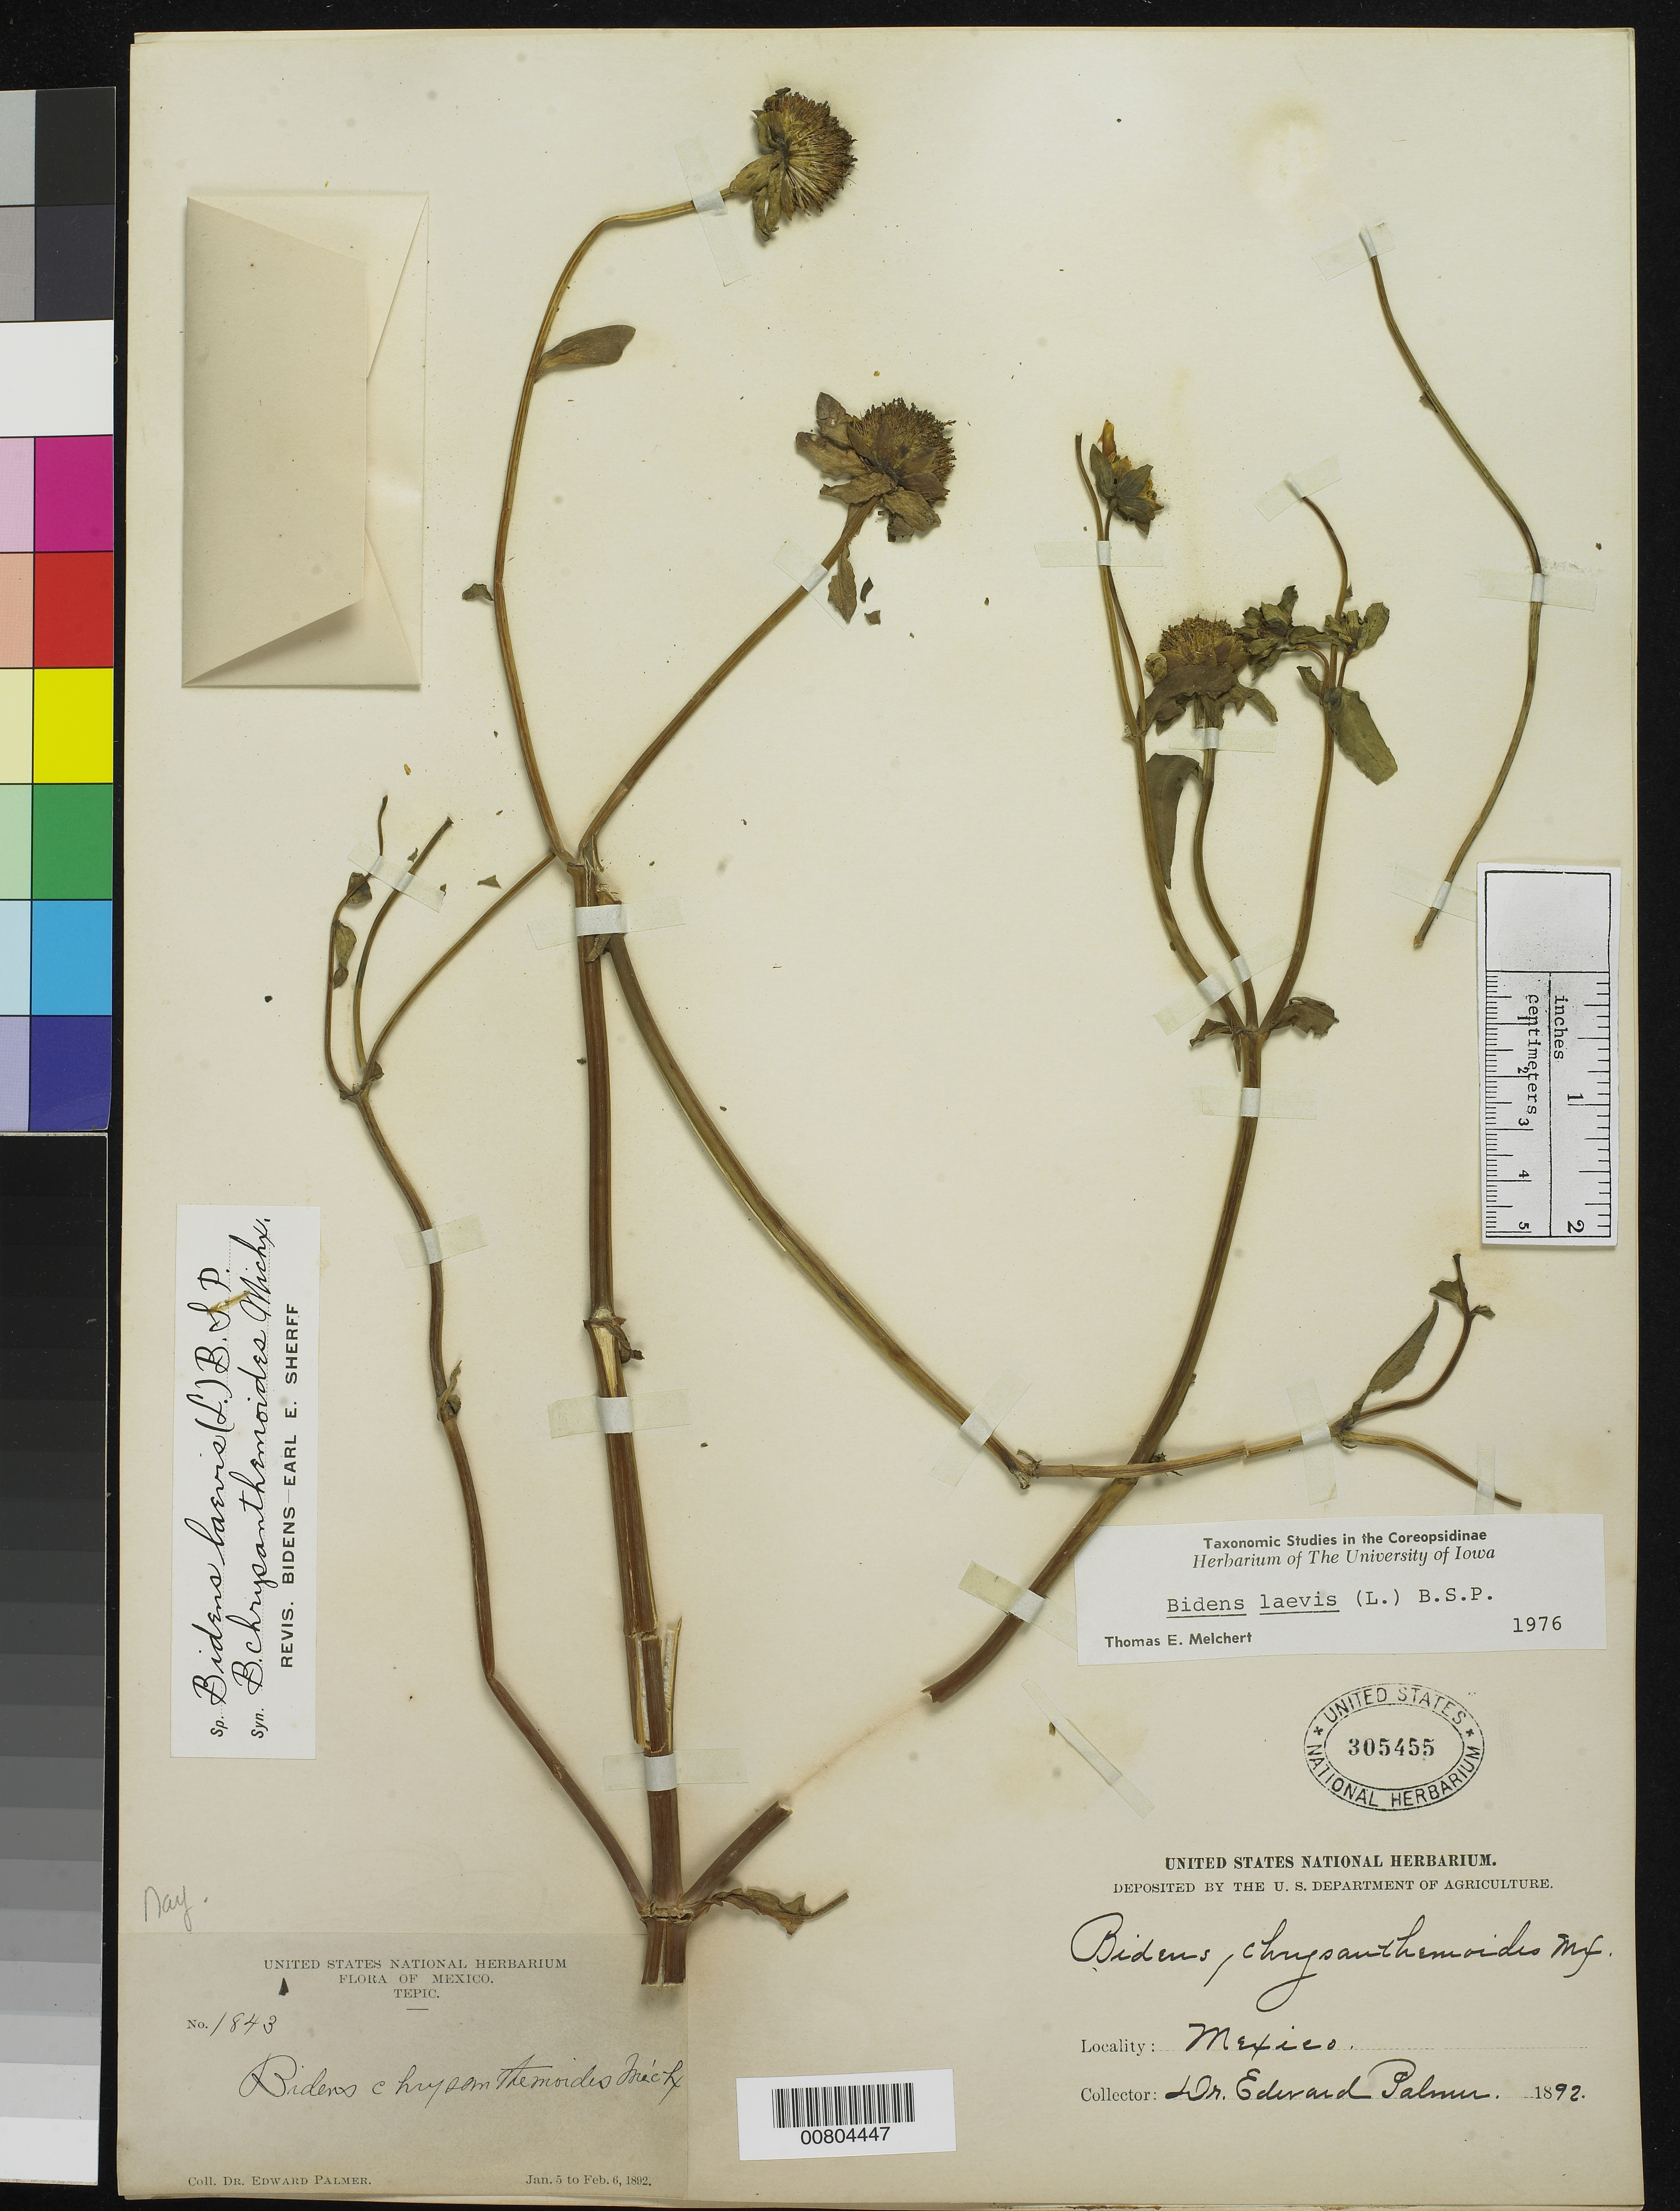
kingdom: Plantae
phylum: Tracheophyta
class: Magnoliopsida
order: Asterales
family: Asteraceae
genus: Bidens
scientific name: Bidens laevis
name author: (L.) Britton, Stearns & Poggenb.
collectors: E. Palmer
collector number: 1843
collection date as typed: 05 Jan 1892 to 06 Feb 1892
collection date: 1892-01-05/1892-02-06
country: Mexico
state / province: Nayarit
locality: Tepic, Nayarit.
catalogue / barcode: US 305455